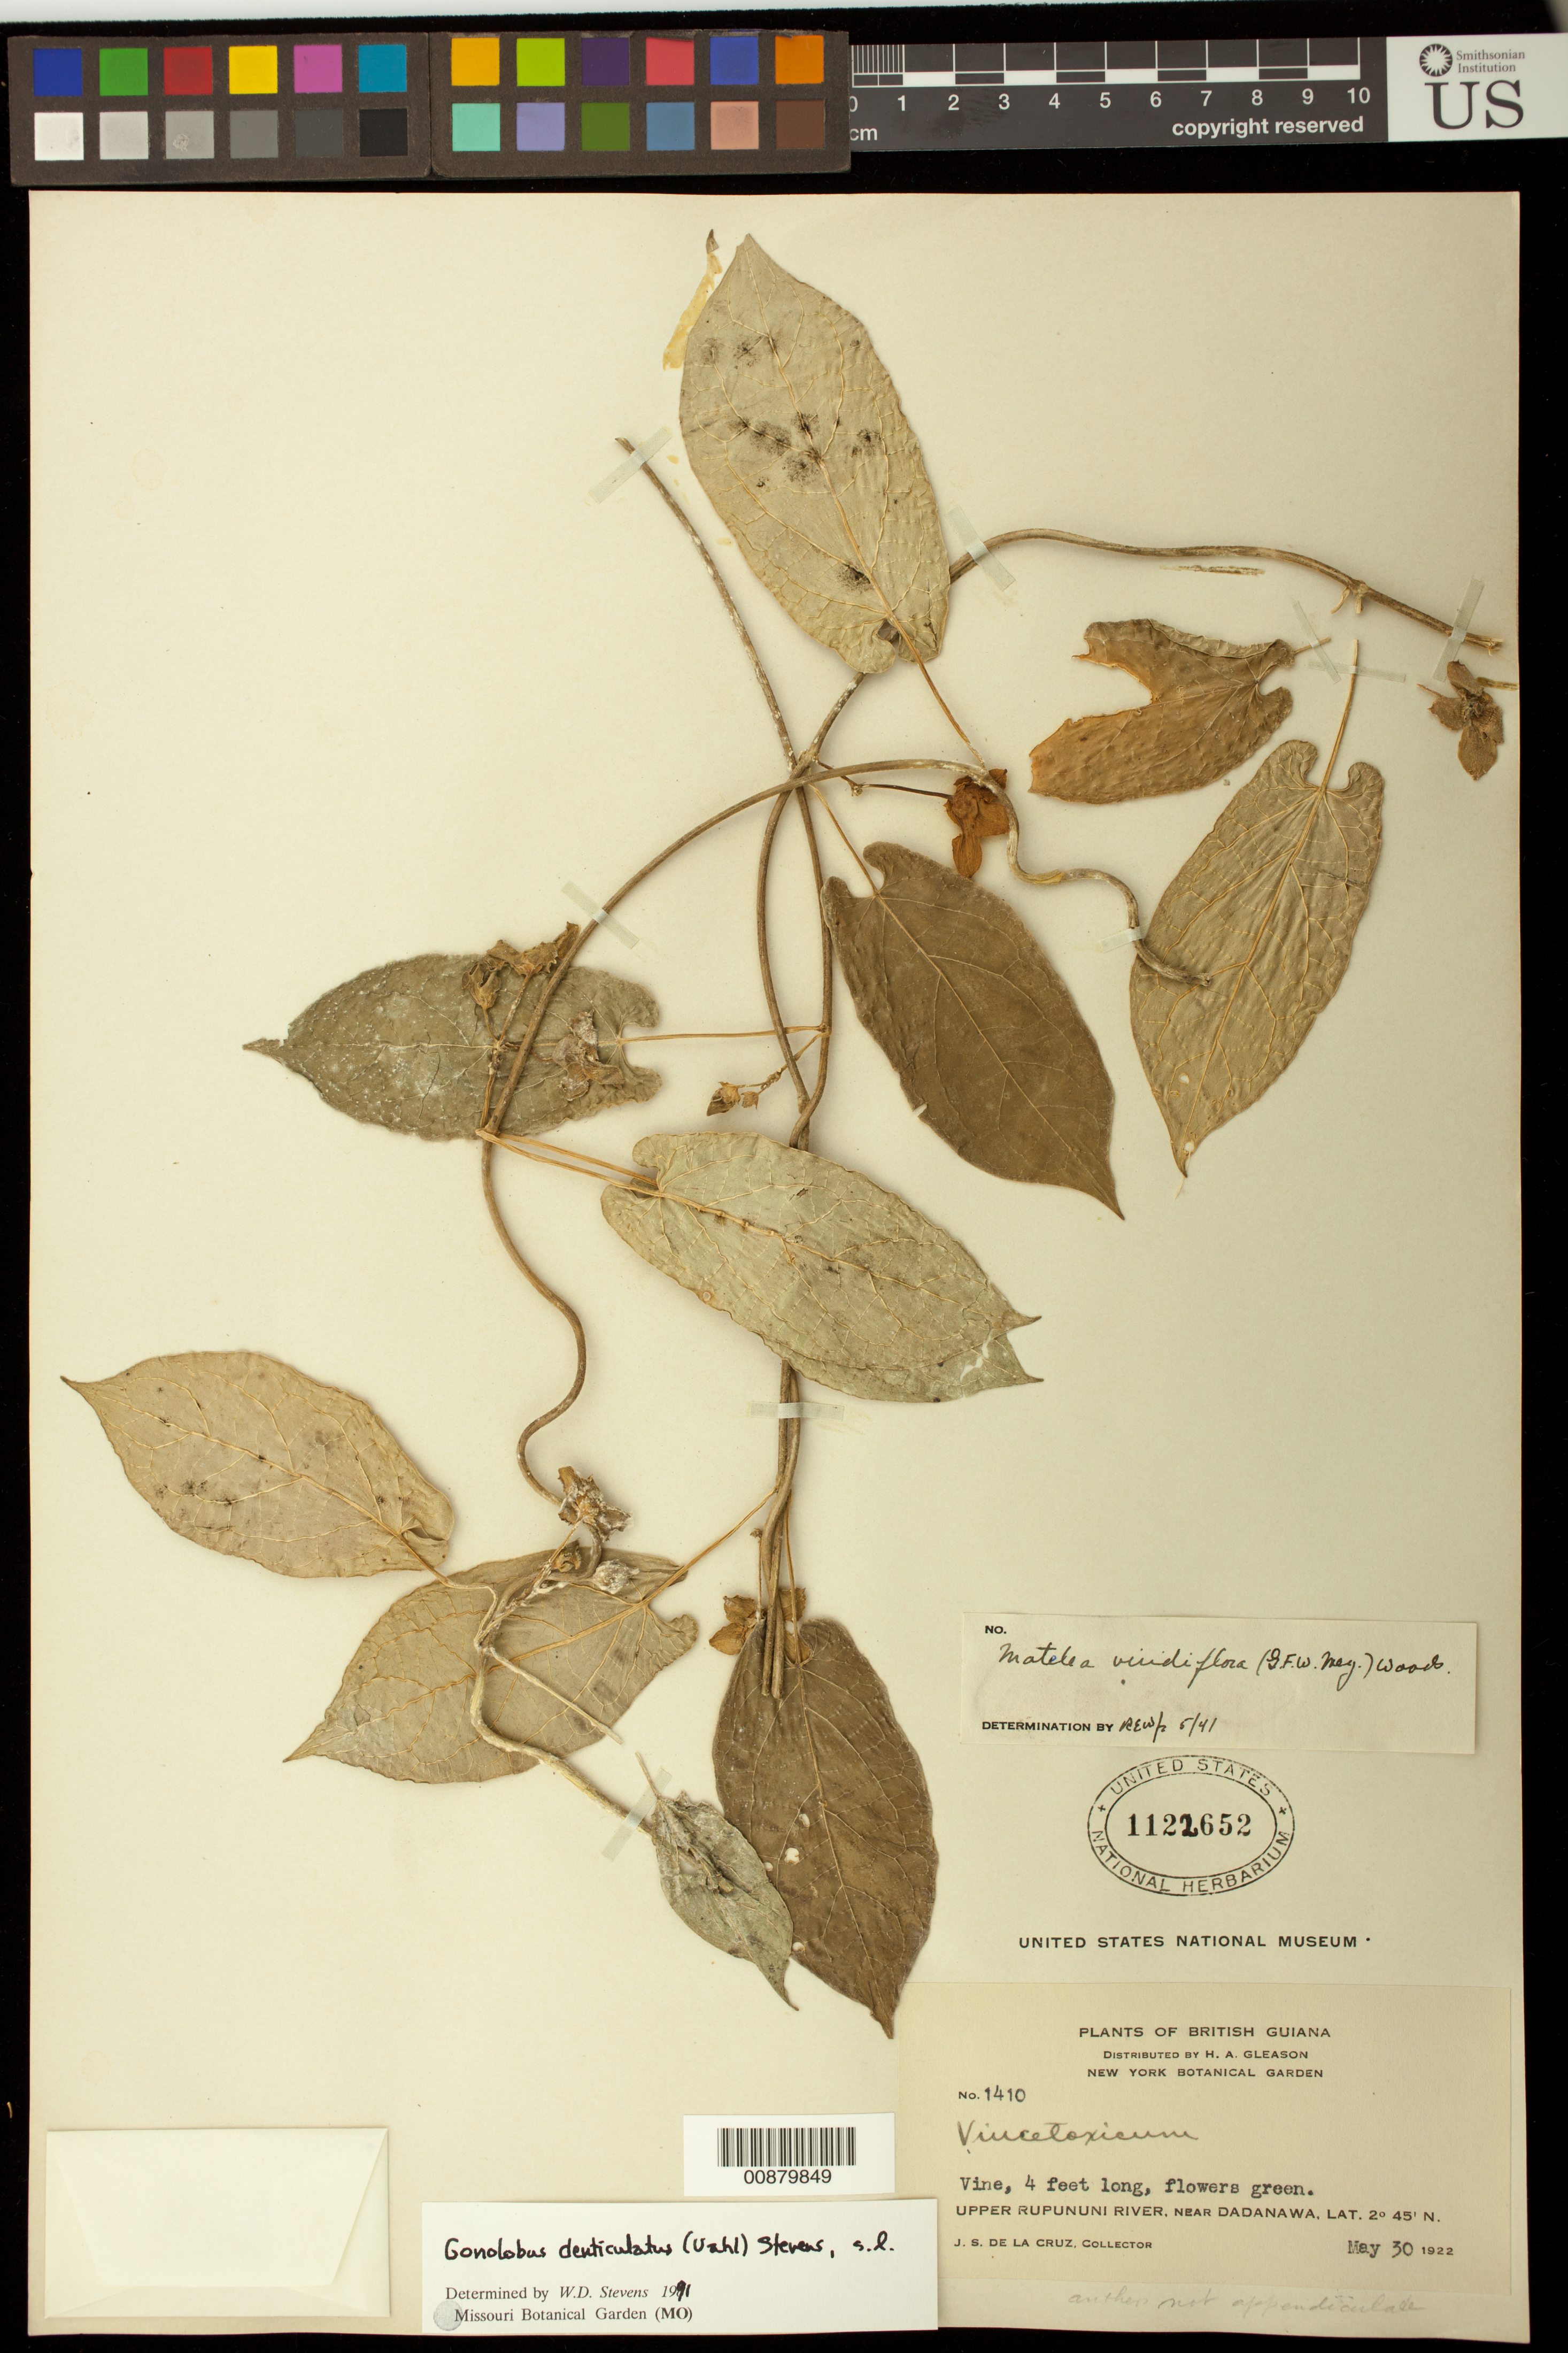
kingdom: Plantae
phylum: Tracheophyta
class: Magnoliopsida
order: Gentianales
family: Apocynaceae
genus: Gonolobus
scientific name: Gonolobus denticulatus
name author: (Vahl) W.D. Stevens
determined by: Stevens, W. Douglas, Missouri Botanical Garden (MO)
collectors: J. S. de la Cruz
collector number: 1410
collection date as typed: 30-May-22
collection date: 1922-05-30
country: Guyana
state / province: U. Takutu-U. Essequibo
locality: Dadanawa, vic., upper Rupununi R.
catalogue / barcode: US 1122652